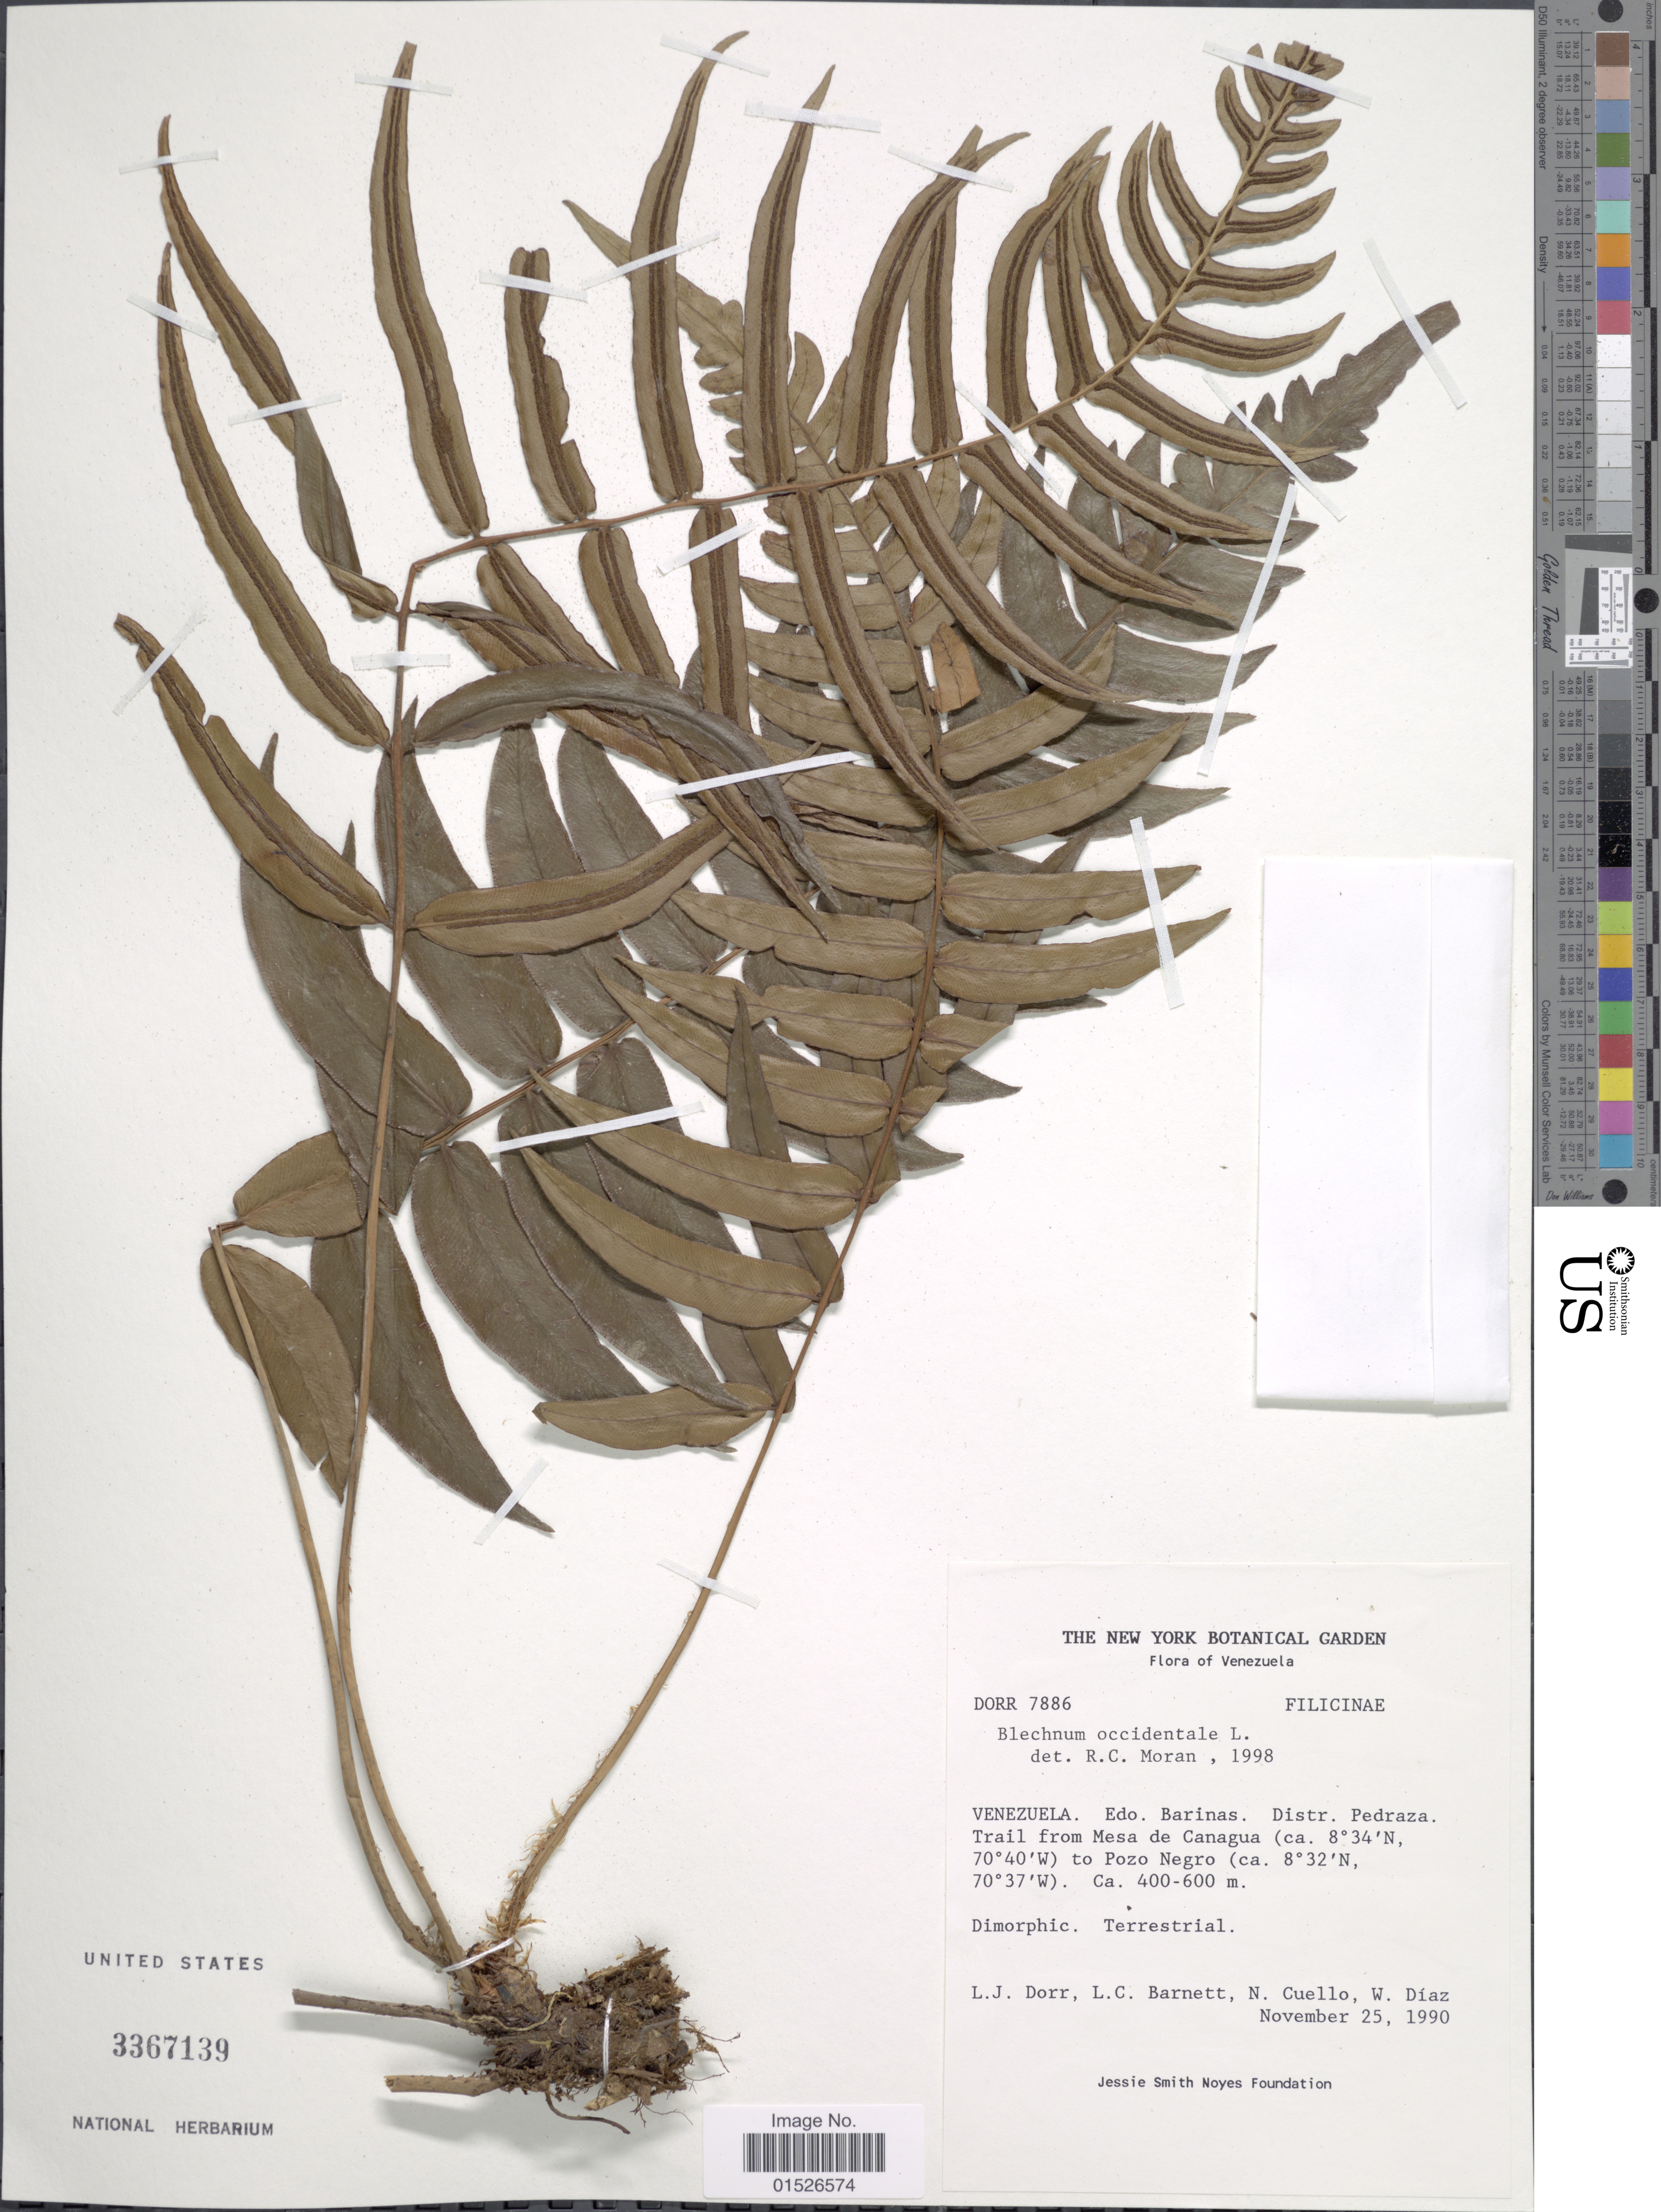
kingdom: Plantae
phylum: Tracheophyta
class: Polypodiopsida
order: Polypodiales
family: Blechnaceae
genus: Blechnum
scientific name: Blechnum occidentale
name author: L.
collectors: L. J. Dorr, L. C. Barnett, N. L. Cuello & W. Díaz P.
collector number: Dorr7886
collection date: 1990-11-25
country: Venezuela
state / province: Barinas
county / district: Pedraza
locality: Trail from Mesa de Canagua to Pozo Negro.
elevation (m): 400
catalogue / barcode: US 3367139